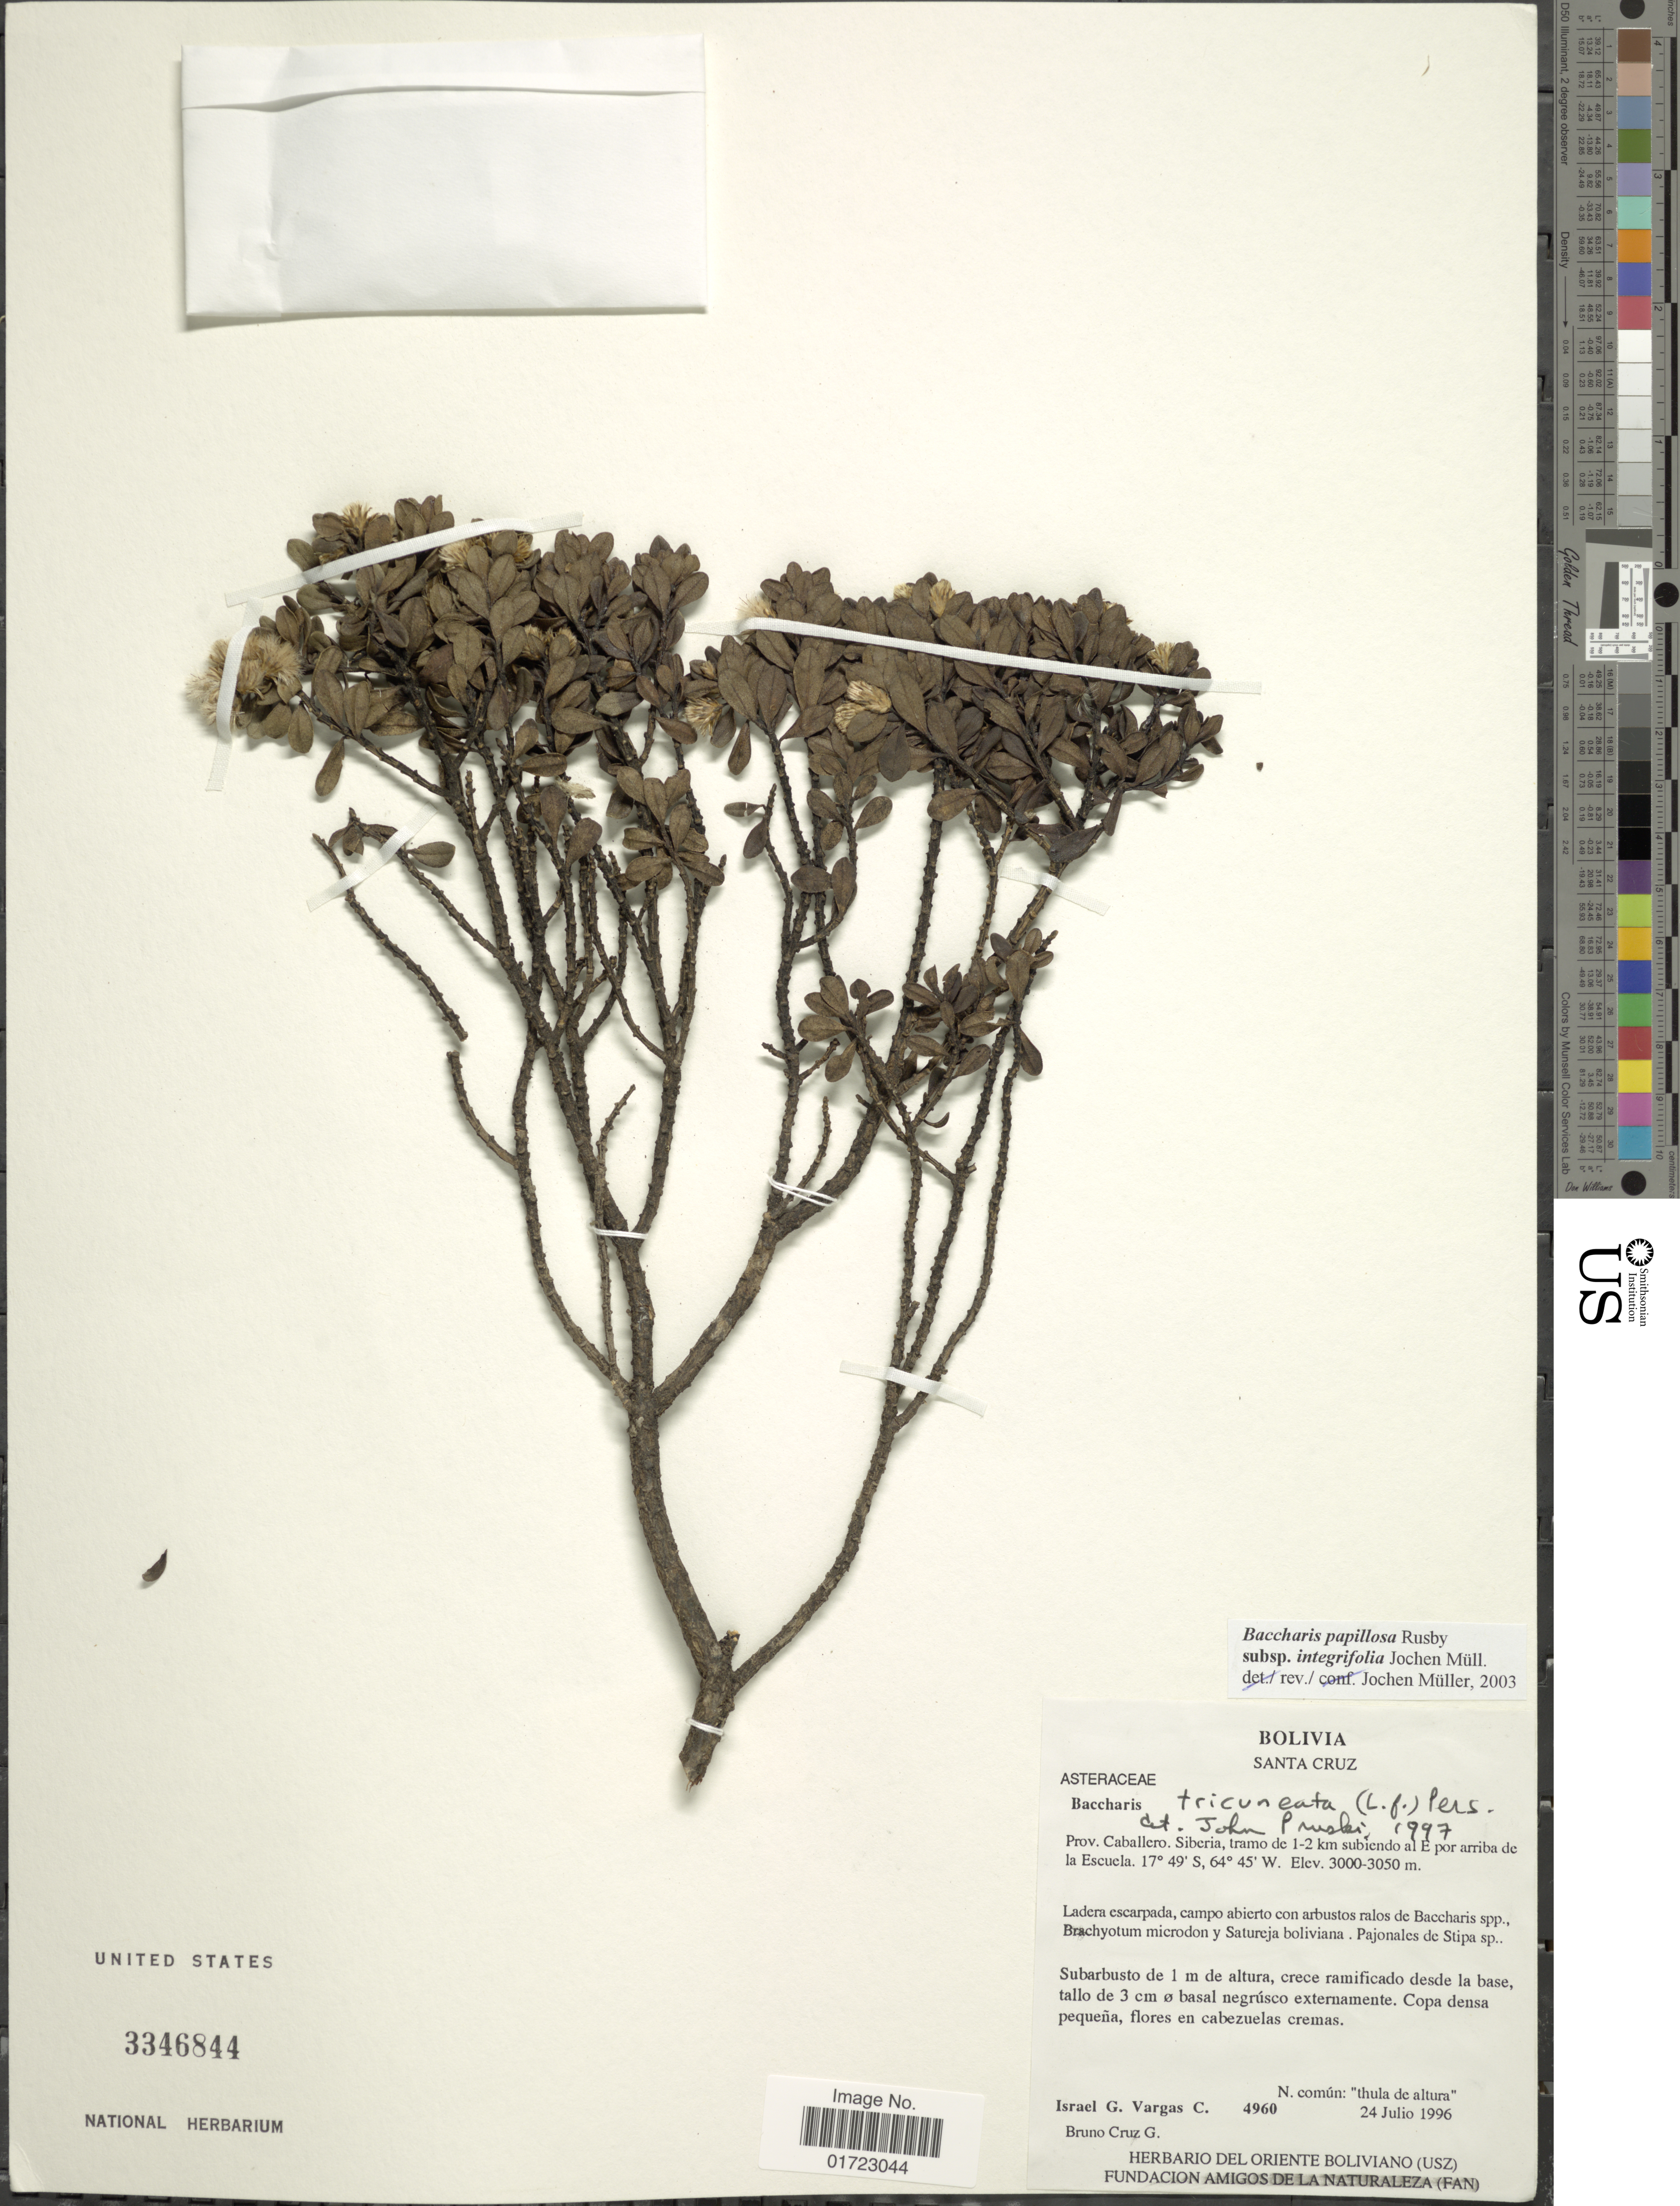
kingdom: Plantae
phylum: Tracheophyta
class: Magnoliopsida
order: Asterales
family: Asteraceae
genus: Baccharis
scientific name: Baccharis papillosa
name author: Rusby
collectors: I. G. Vargas C. & B. Cruz G.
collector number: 4960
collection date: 1996-07-24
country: Bolivia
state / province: Santa Cruz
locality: Prov. Caballero. Siberia, tramo de 1-2 km subiendo al E por arriba de la Escuela.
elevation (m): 3000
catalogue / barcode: US 3346844